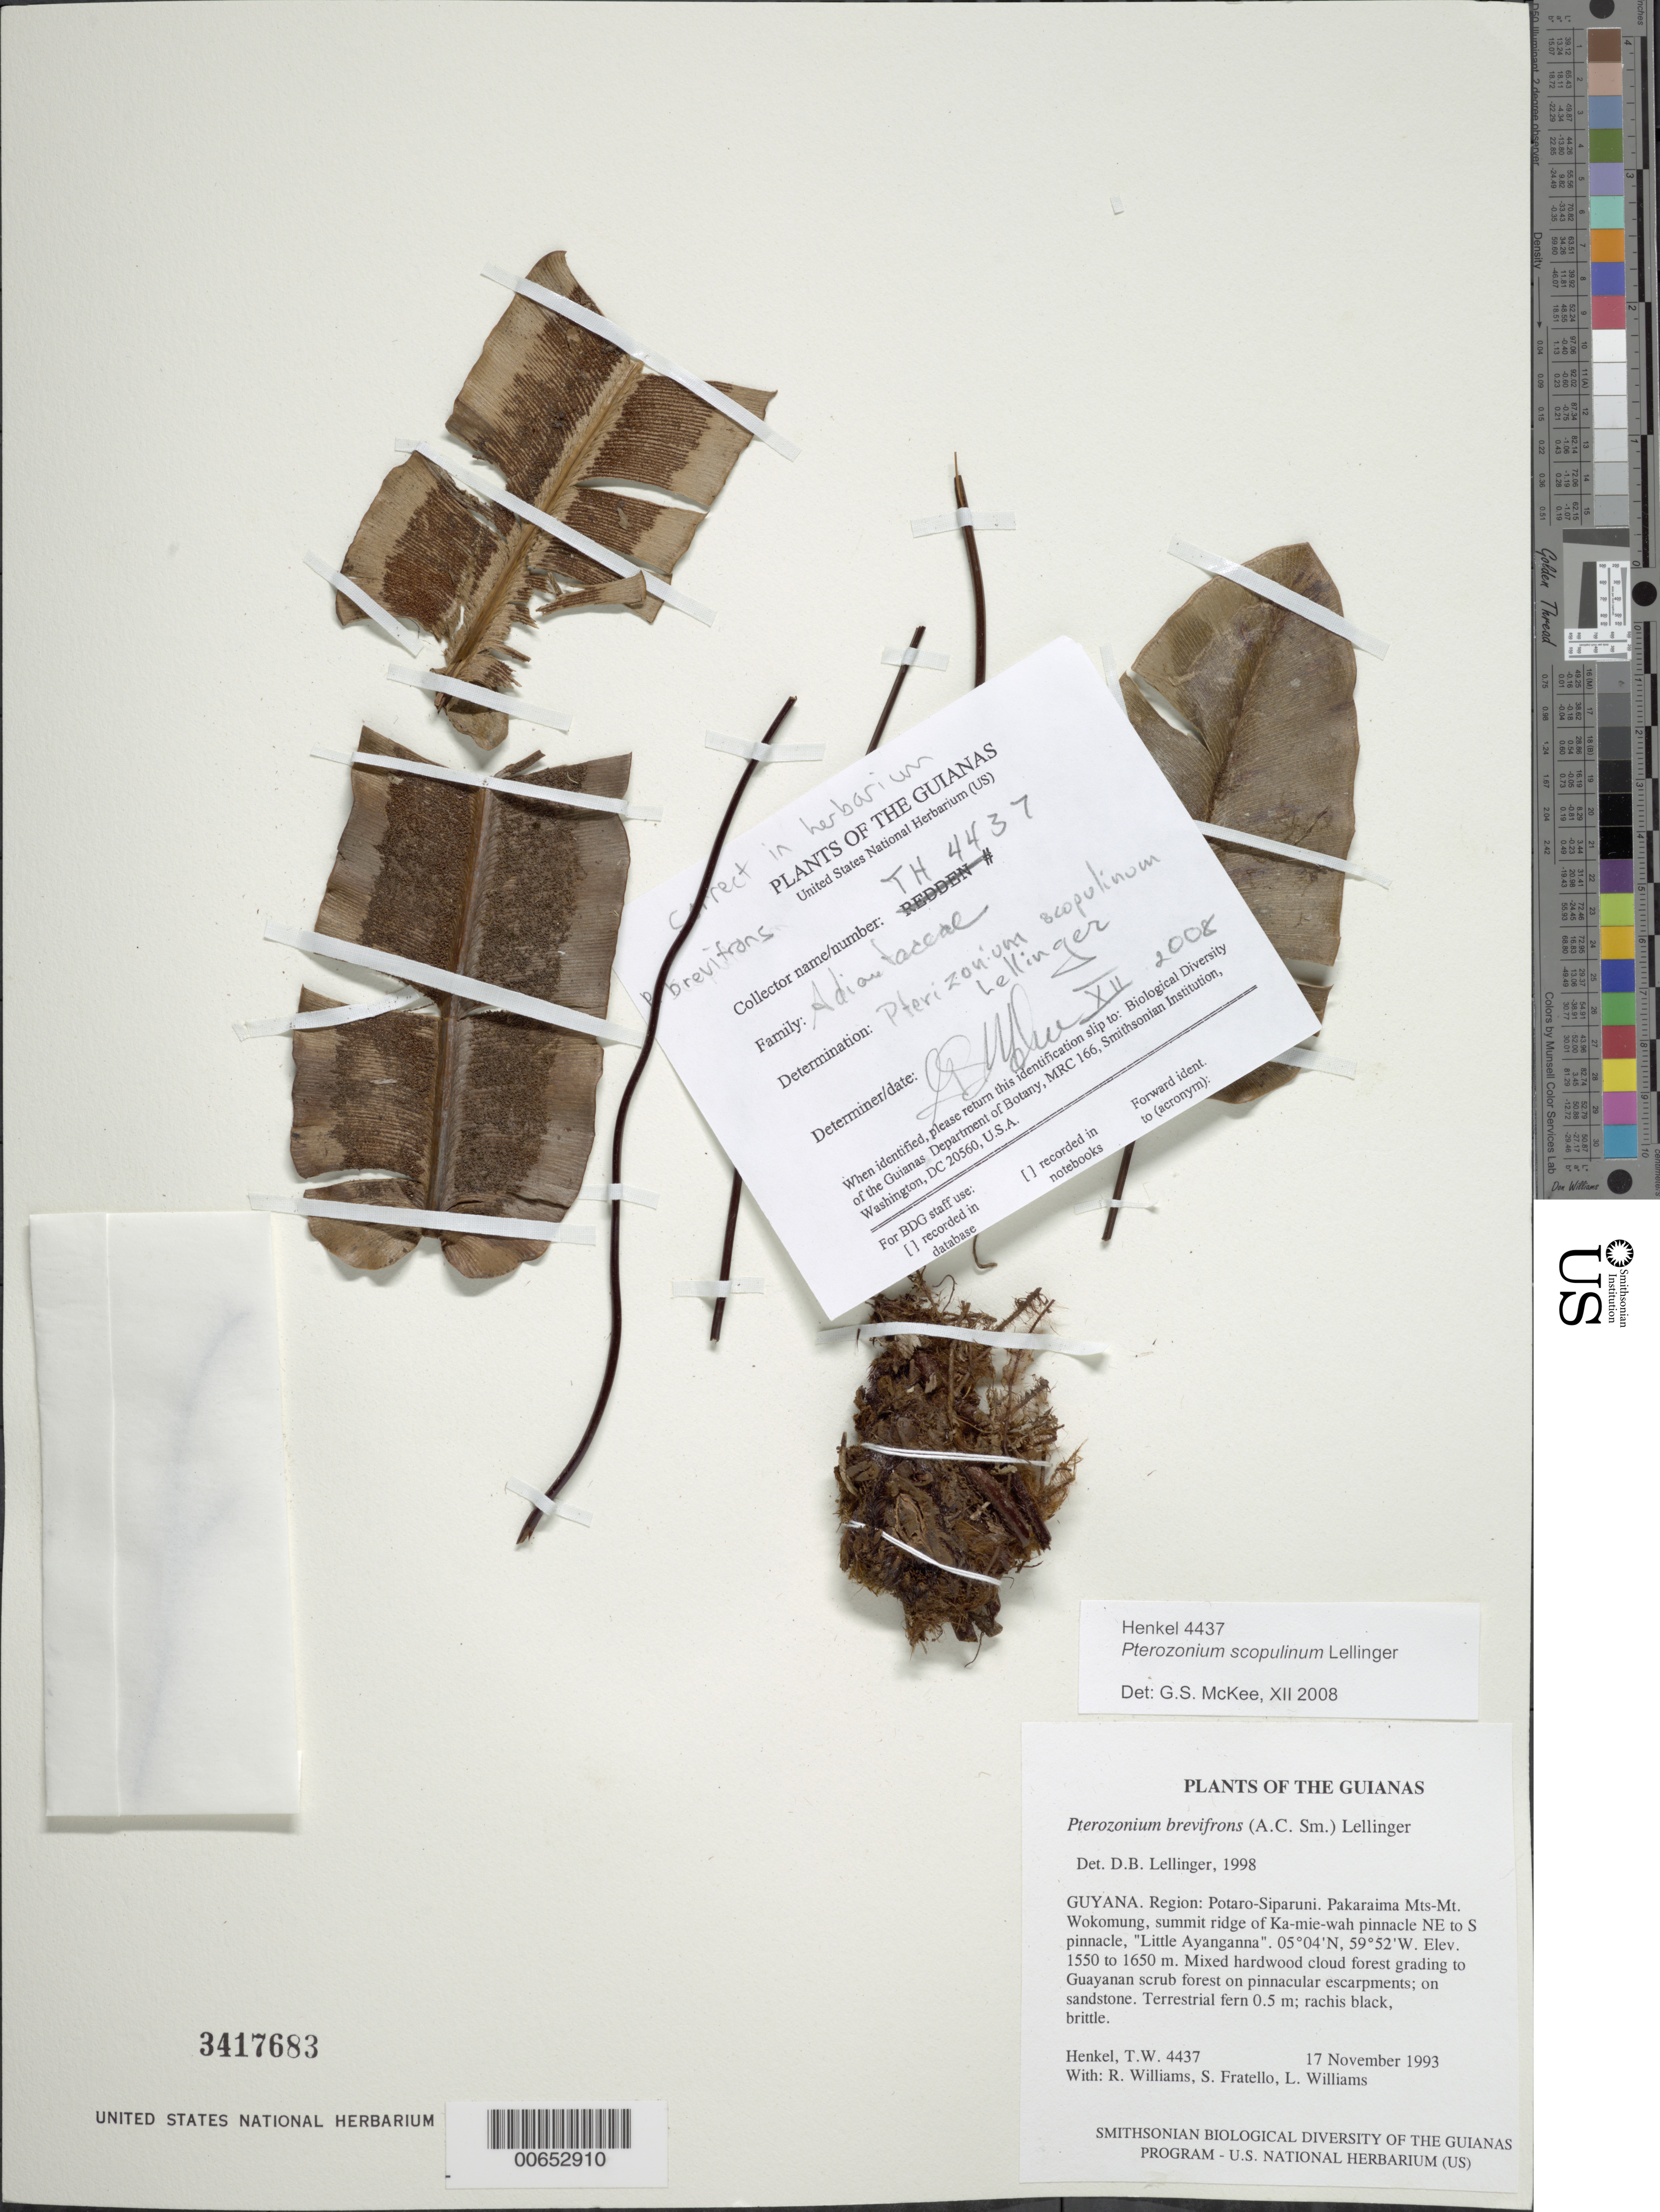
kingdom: Plantae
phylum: Tracheophyta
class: Polypodiopsida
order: Polypodiales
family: Pteridaceae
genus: Pterozonium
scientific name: Pterozonium scopulinum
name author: Lellinger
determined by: McKee, G. S., (US), NMNH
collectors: T. Henkel, R. Williams, S. Fratello & L. Williams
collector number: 4437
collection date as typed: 17 November 1993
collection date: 1993-11-17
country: Guyana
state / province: Potaro-Siparuni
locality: Pakaraima Mts-Mt. Wokomung, summit ridge of Ka-mie-wah pinnacle NE to S pinnacle, "Little Ayanganna"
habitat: Mixed hardwood cloud forest grading to Guayanan scrub forest on pinnacular escarpments; on sandstone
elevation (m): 1550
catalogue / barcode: US 3417683